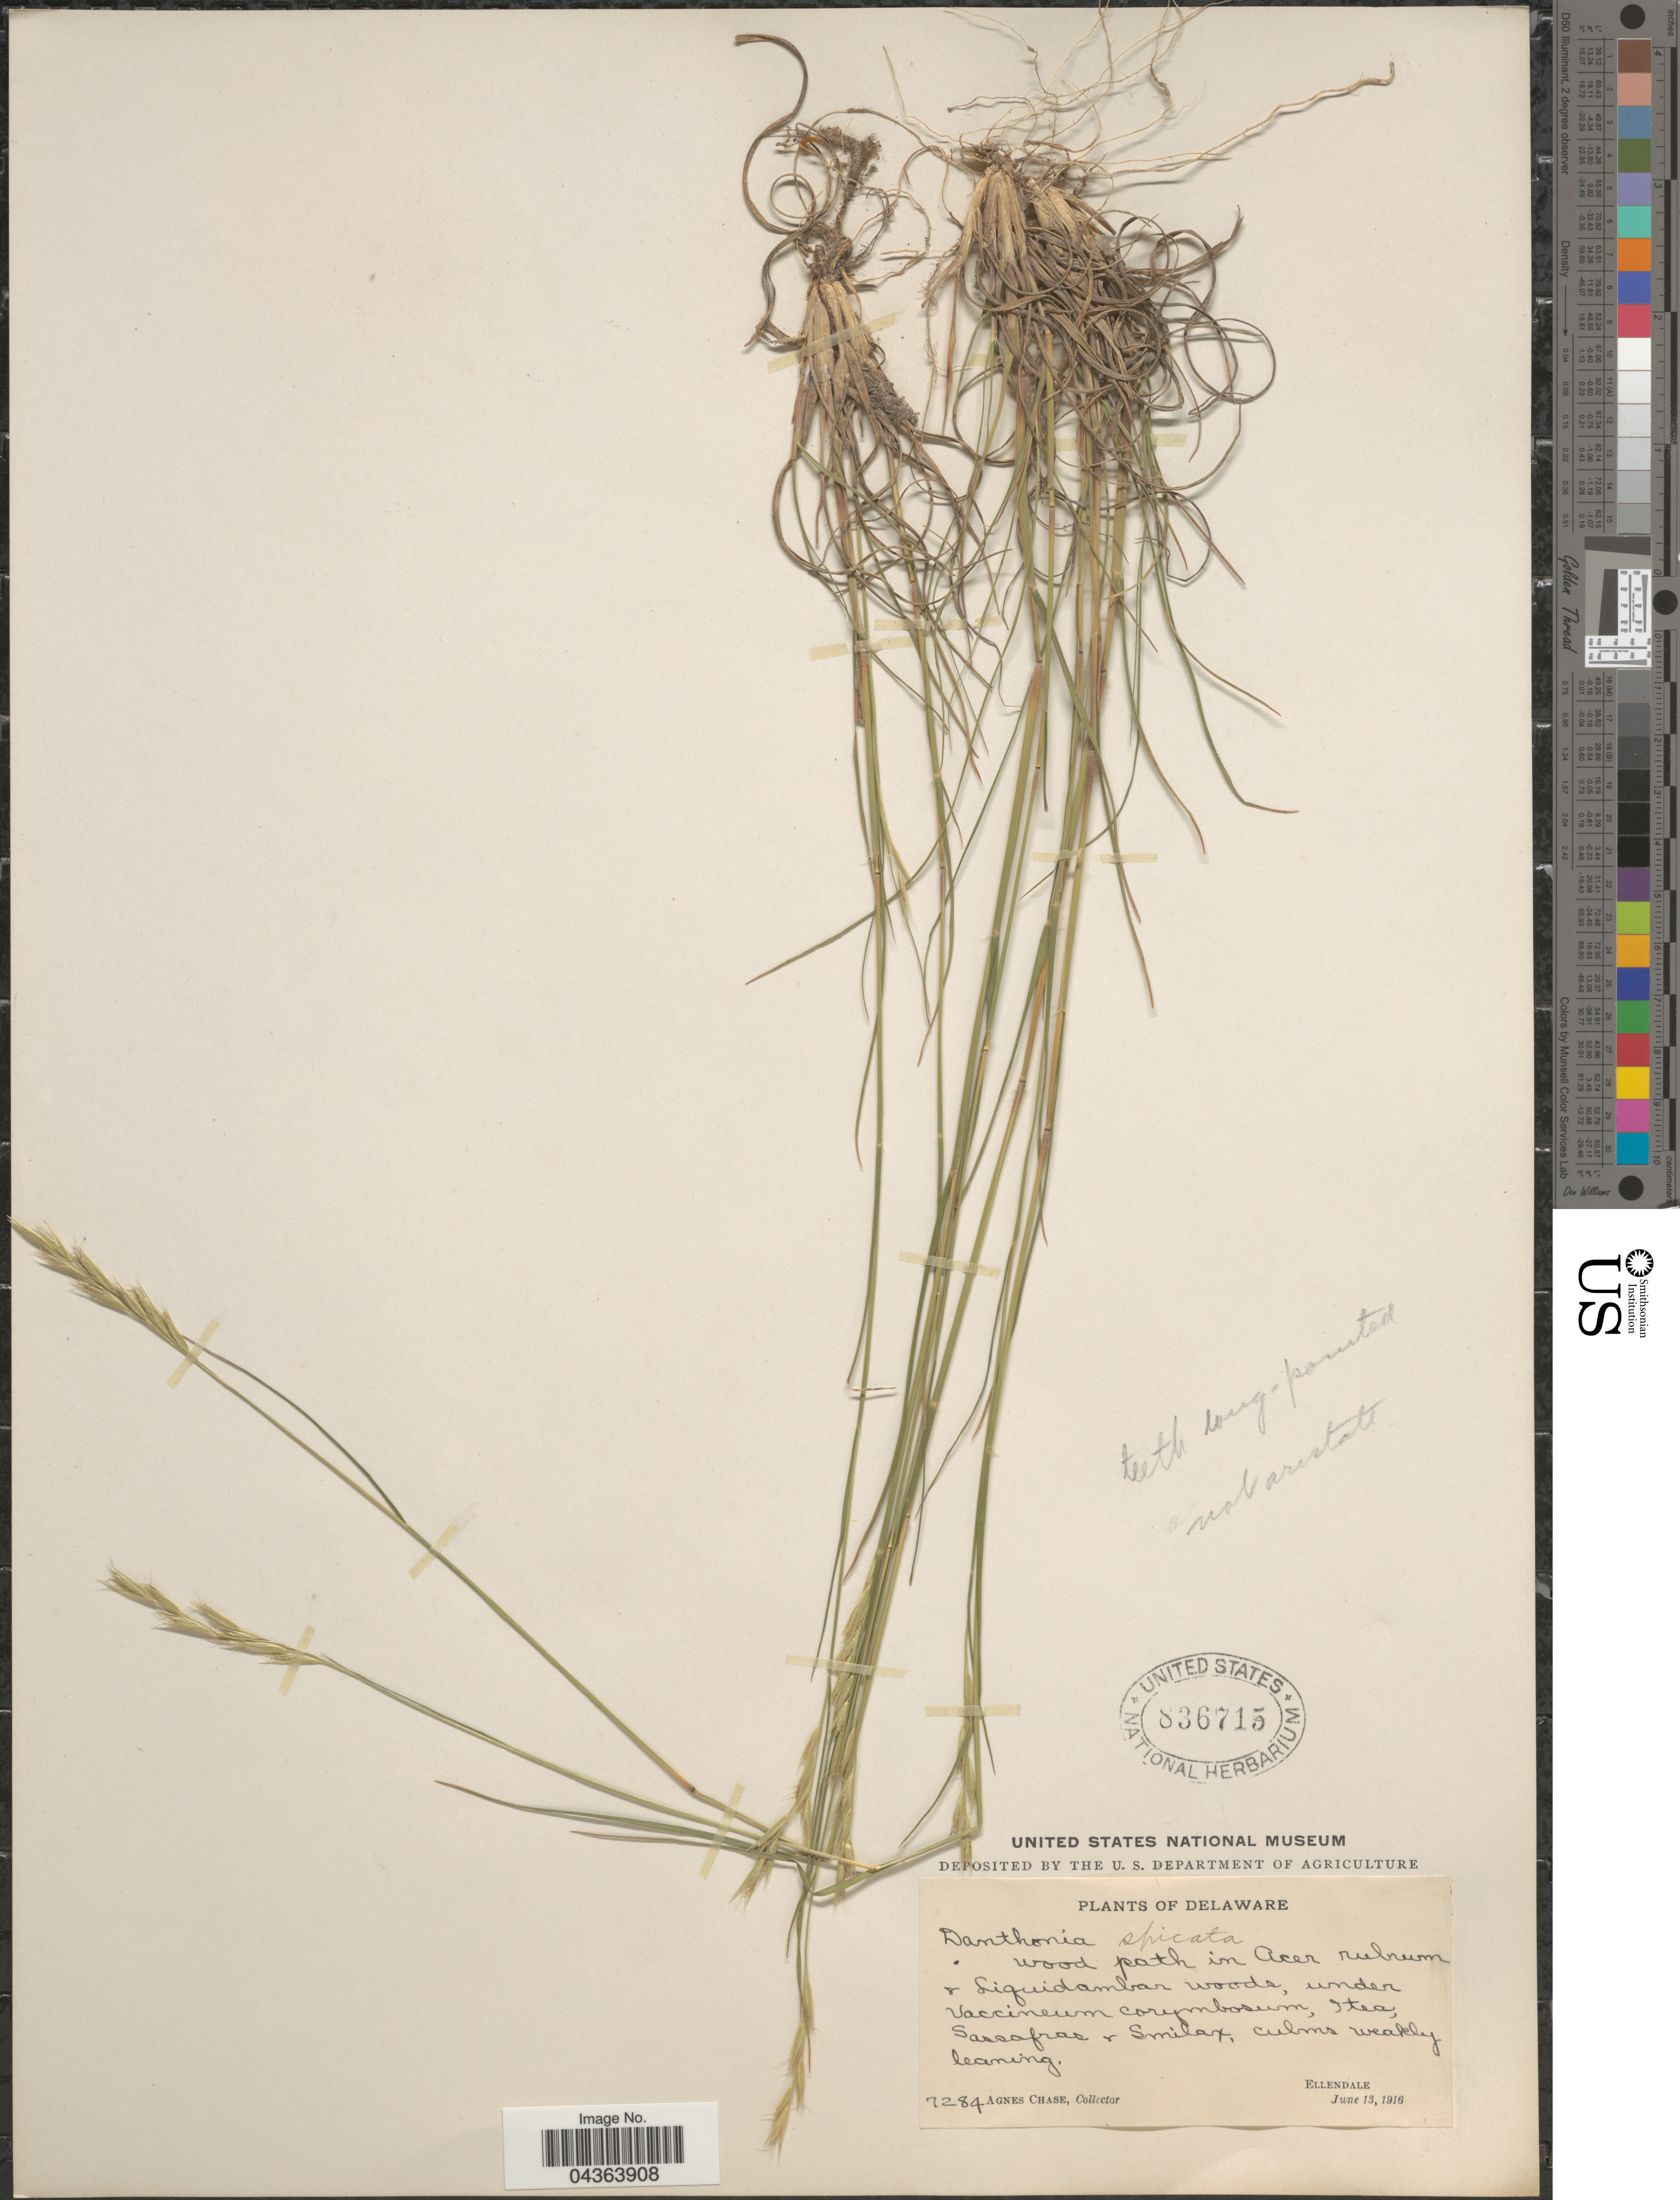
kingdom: Plantae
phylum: Tracheophyta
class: Liliopsida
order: Poales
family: Poaceae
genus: Danthonia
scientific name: Danthonia spicata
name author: (L.) P. Beauv. ex Roem. & Schult.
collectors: A. Chase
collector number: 7284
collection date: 1916-06-13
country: United States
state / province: Delaware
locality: Ellendale.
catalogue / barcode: US 836715